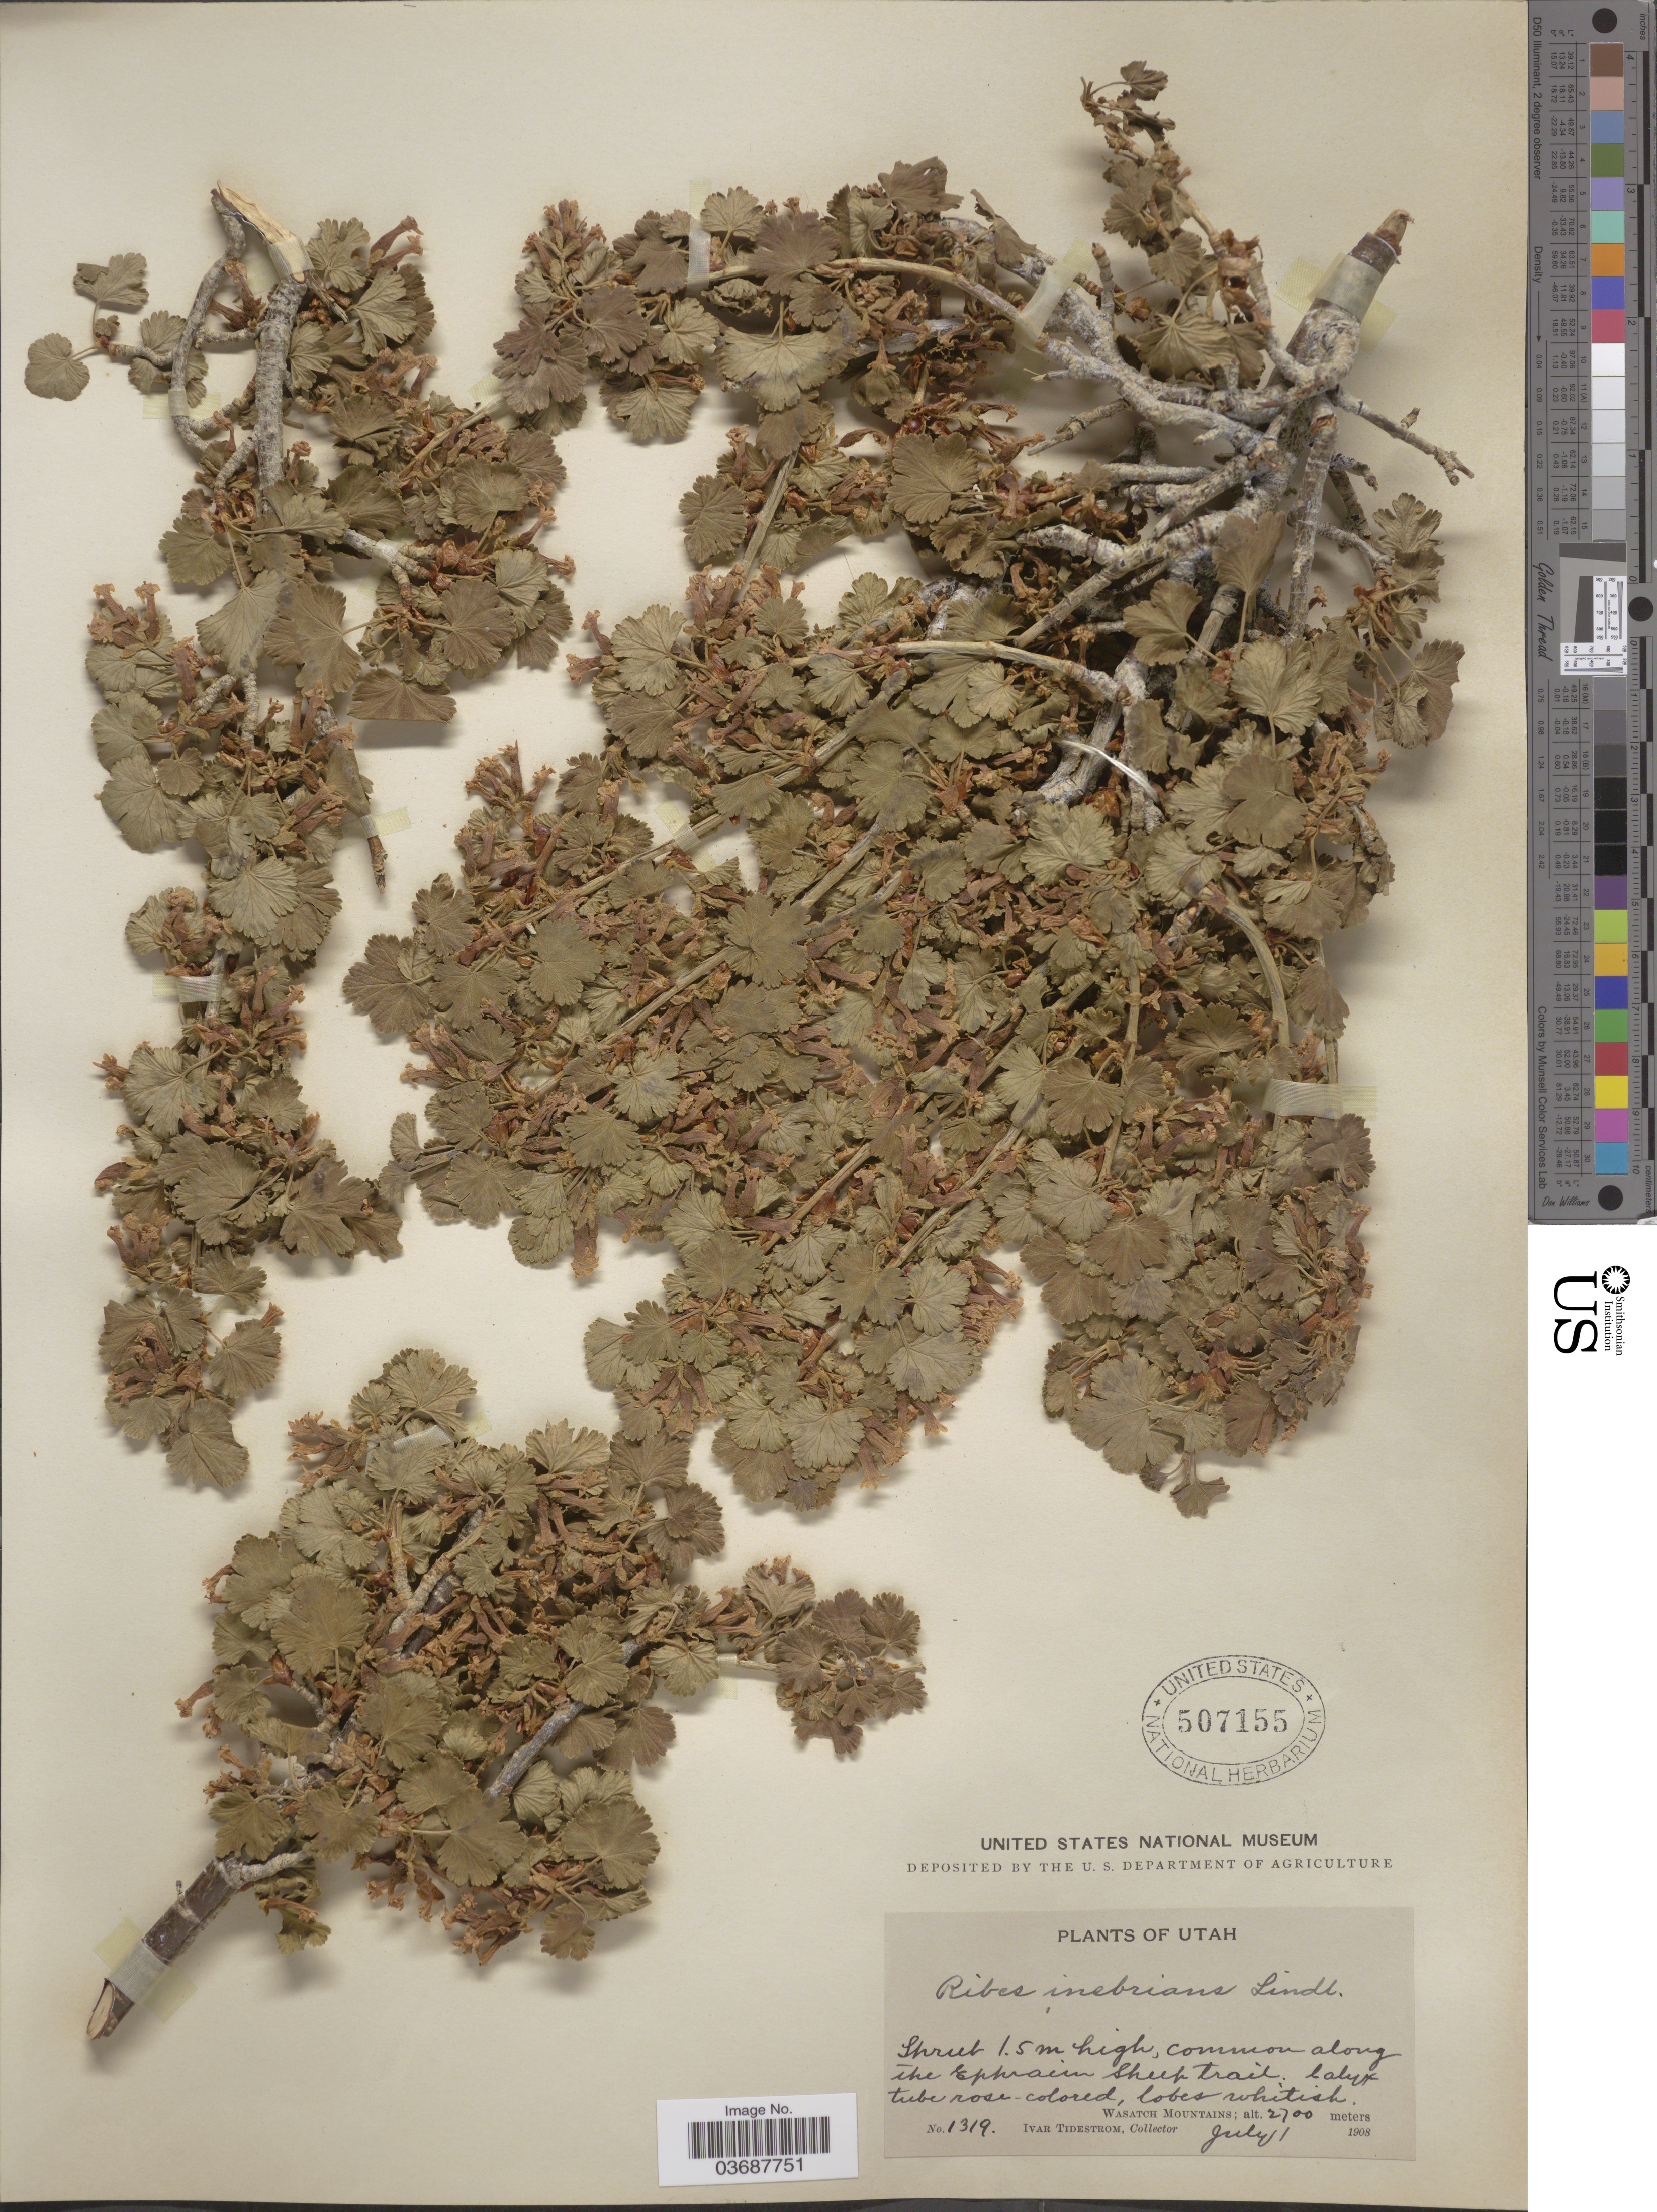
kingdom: Plantae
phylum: Tracheophyta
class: Magnoliopsida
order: Saxifragales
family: Grossulariaceae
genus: Ribes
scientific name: Ribes inebrians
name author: Lindl.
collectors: I. F. Tidestrom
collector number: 1319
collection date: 1908-07-01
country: United States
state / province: Utah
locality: Along the Ephraim Sheep Trail. Wasatch Mountains.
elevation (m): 2700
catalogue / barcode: US 507155